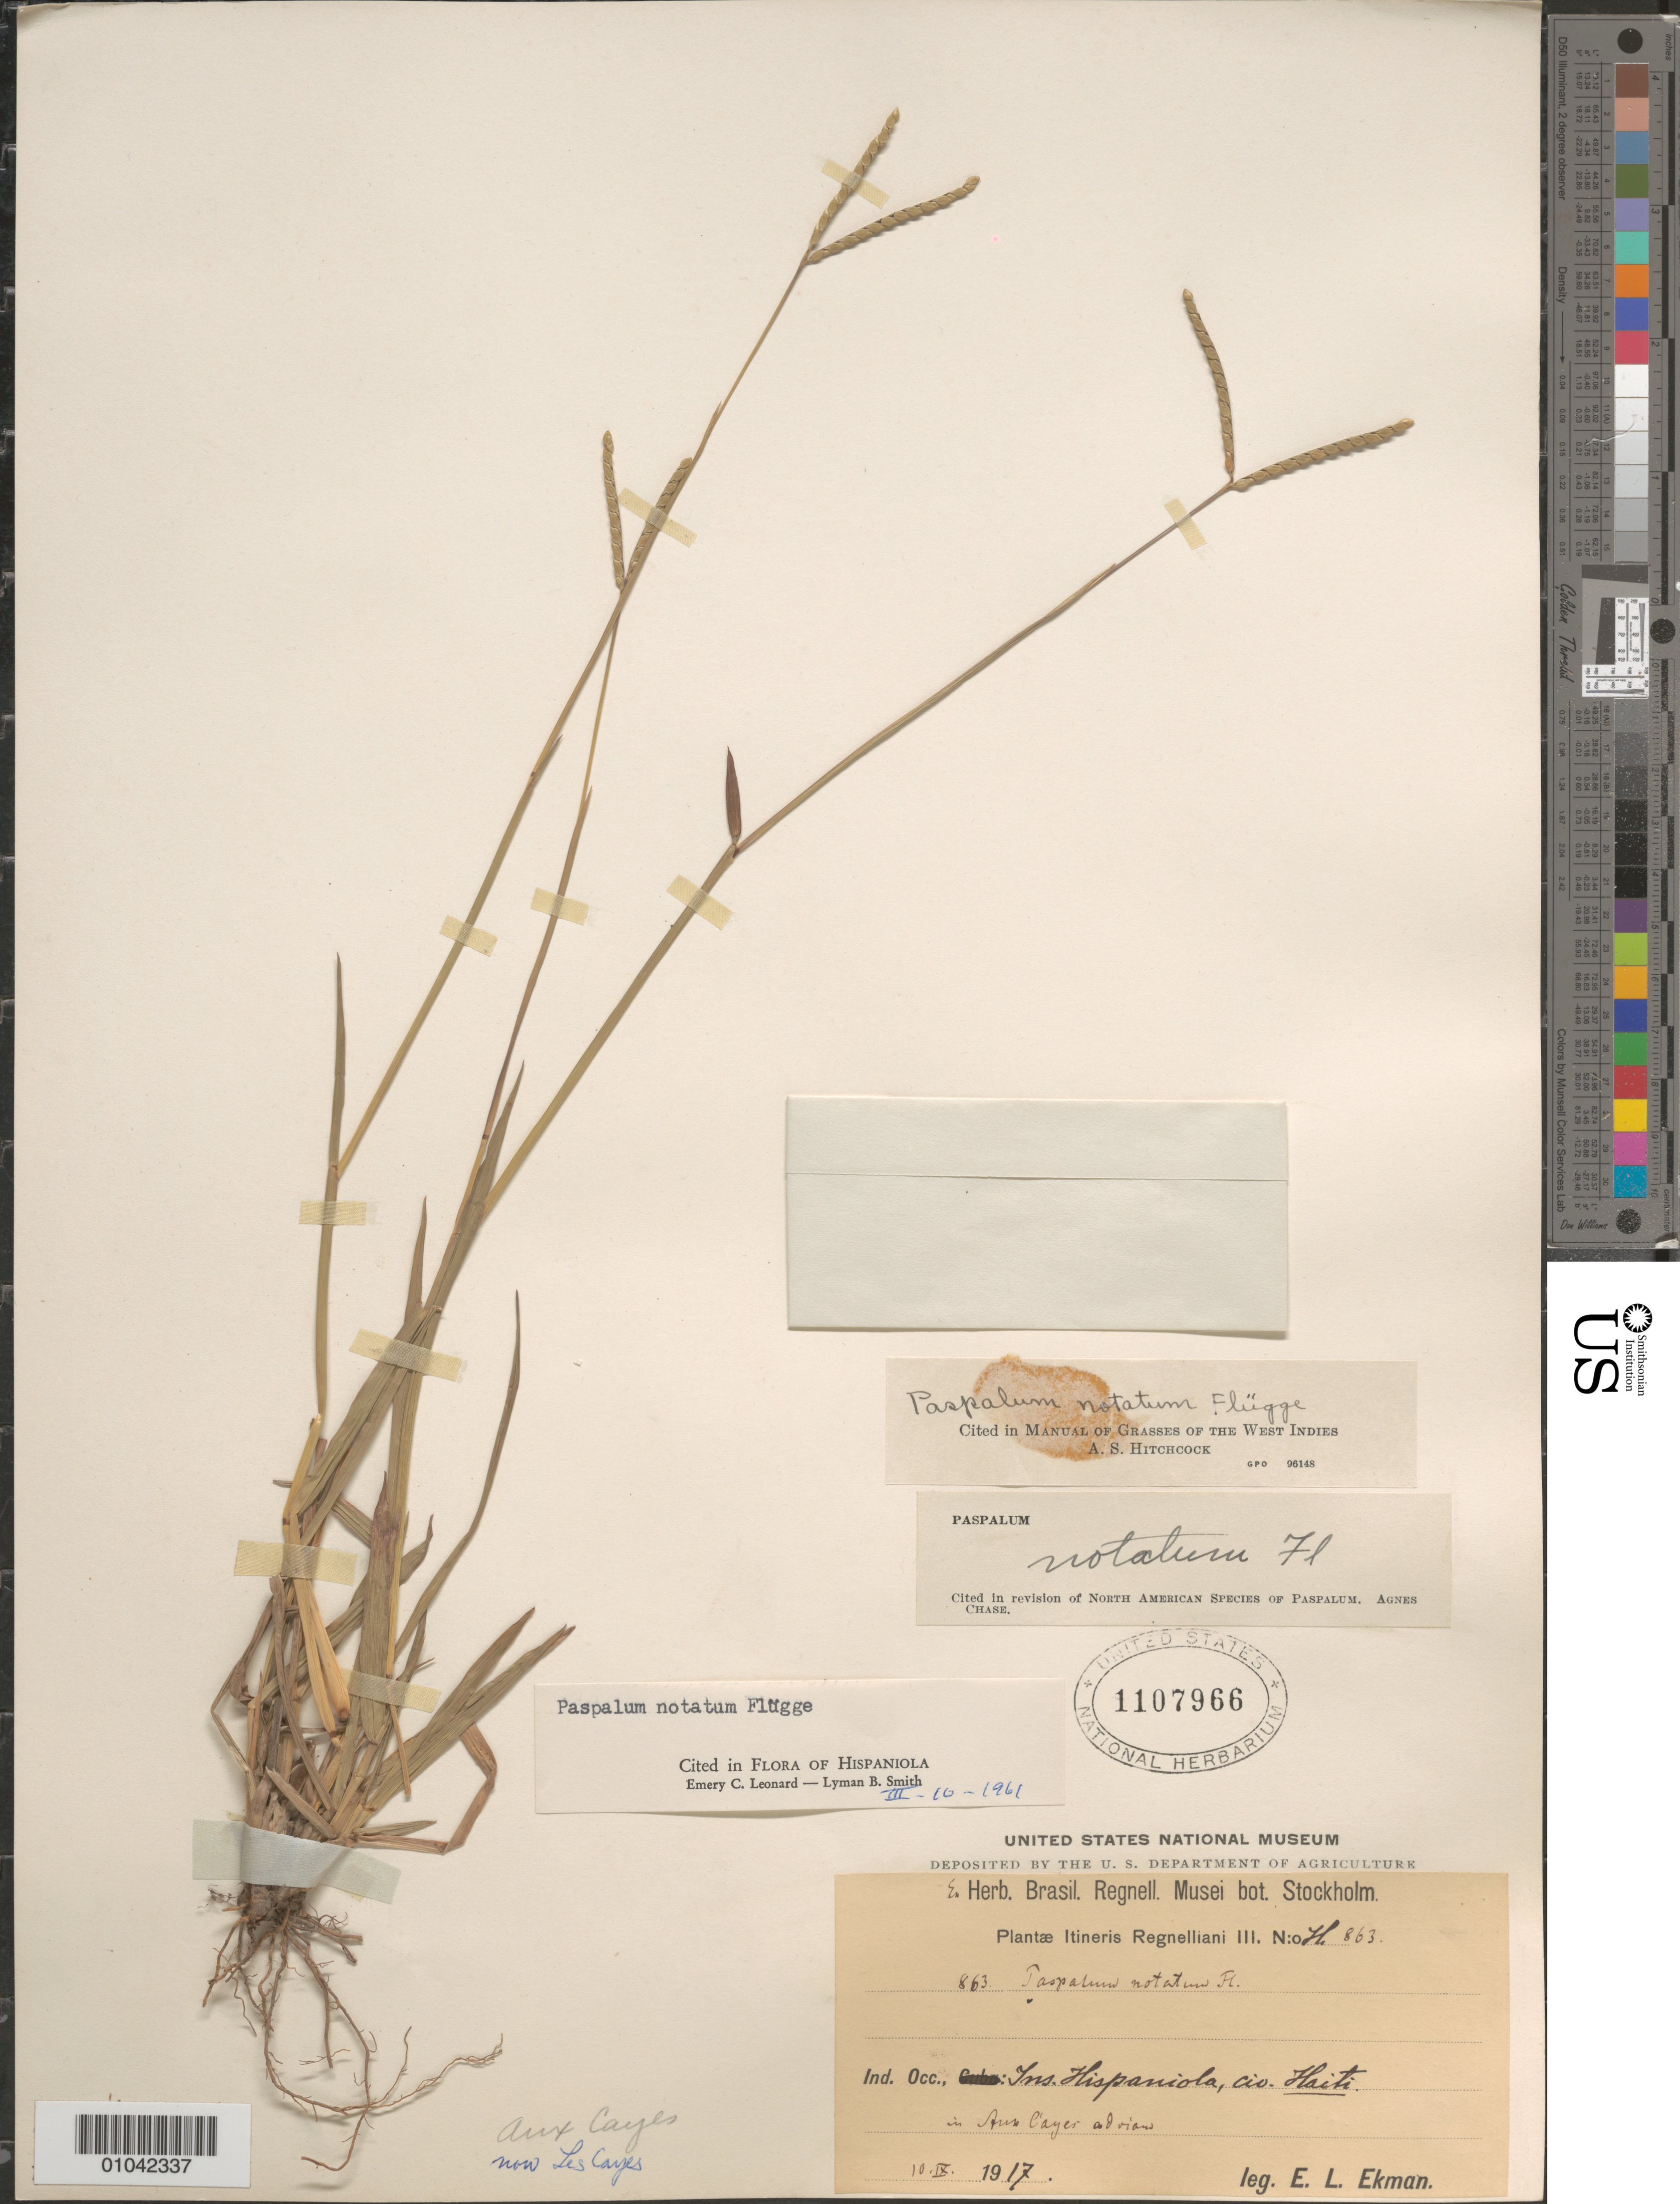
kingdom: Plantae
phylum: Tracheophyta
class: Liliopsida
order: Poales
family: Poaceae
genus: Paspalum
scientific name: Paspalum notatum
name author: Flüggé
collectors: E. L. Ekman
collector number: H 863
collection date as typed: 10 Sep 1917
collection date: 1917-09-10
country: Haiti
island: Hispaniola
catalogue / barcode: US 1107966